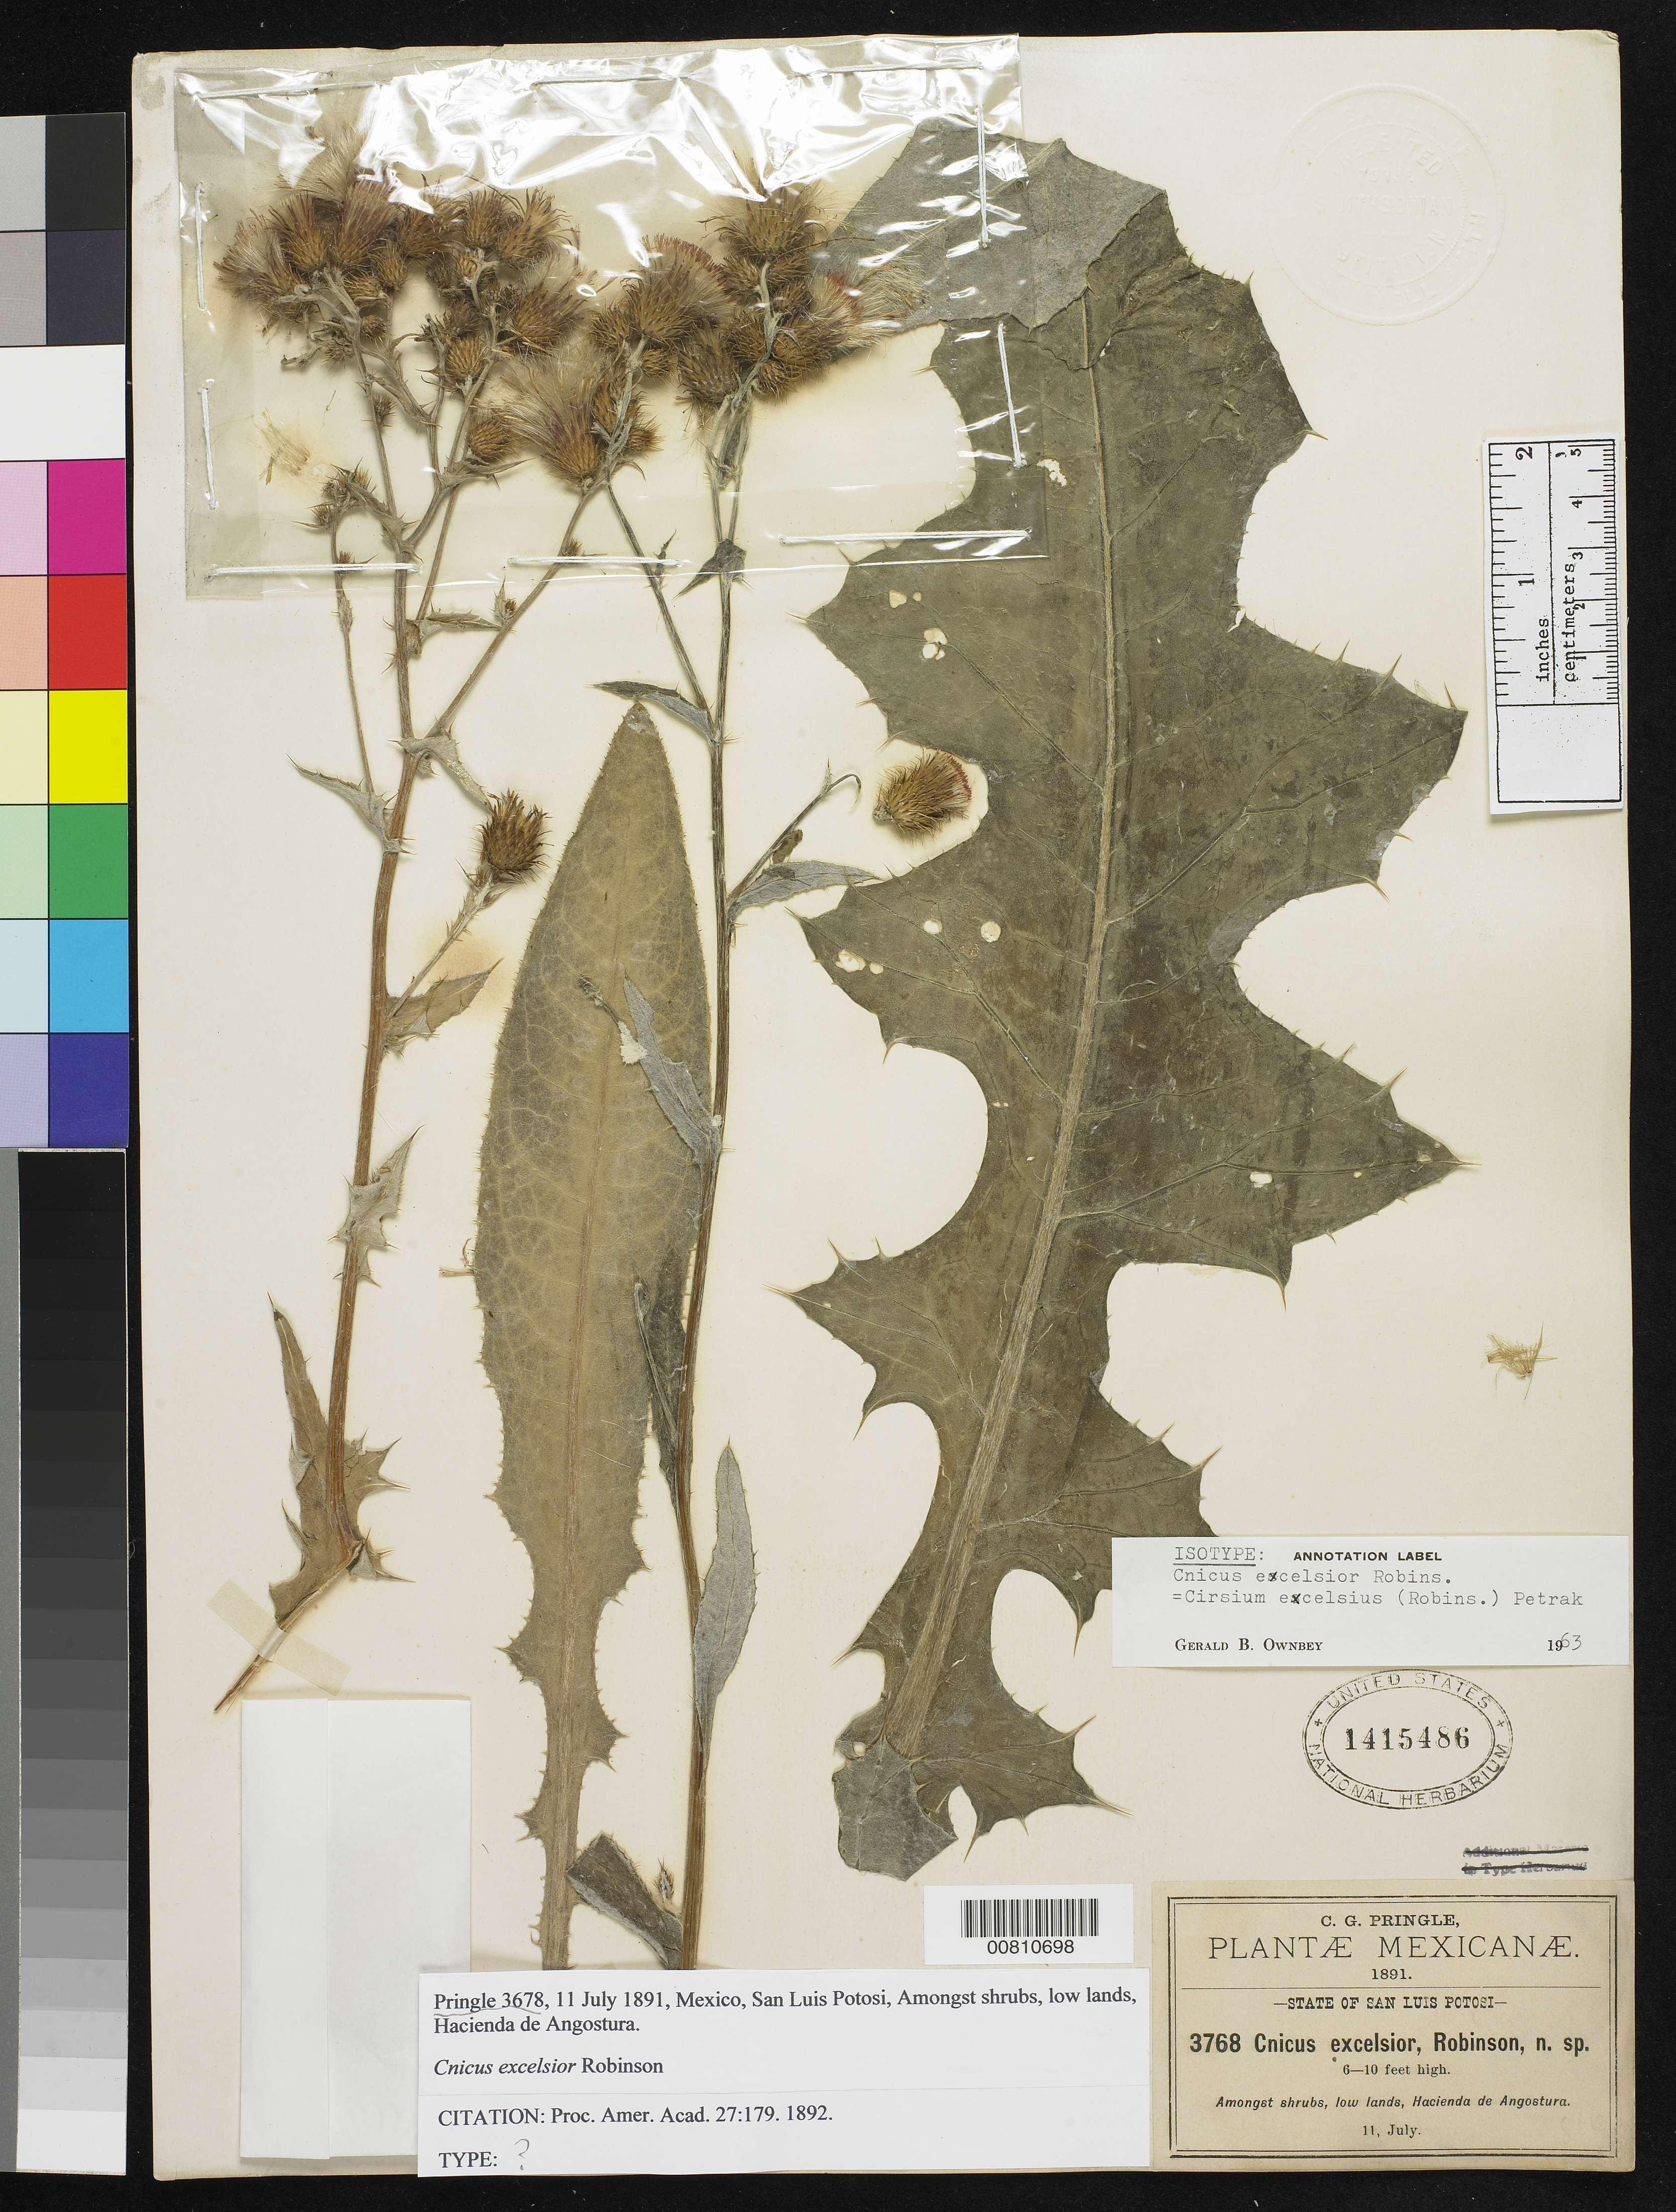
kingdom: Plantae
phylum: Tracheophyta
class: Magnoliopsida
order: Asterales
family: Asteraceae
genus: Cnicus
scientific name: Cnicus excelsior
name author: B.L. Rob.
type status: Isotype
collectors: C. G. Pringle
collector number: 3768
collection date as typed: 11 Jul 1891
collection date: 1891-07-11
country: Mexico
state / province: San Luis Potosí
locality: Hacienda de Angostura.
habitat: Amongst shrubs, low lands.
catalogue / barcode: US 1415486